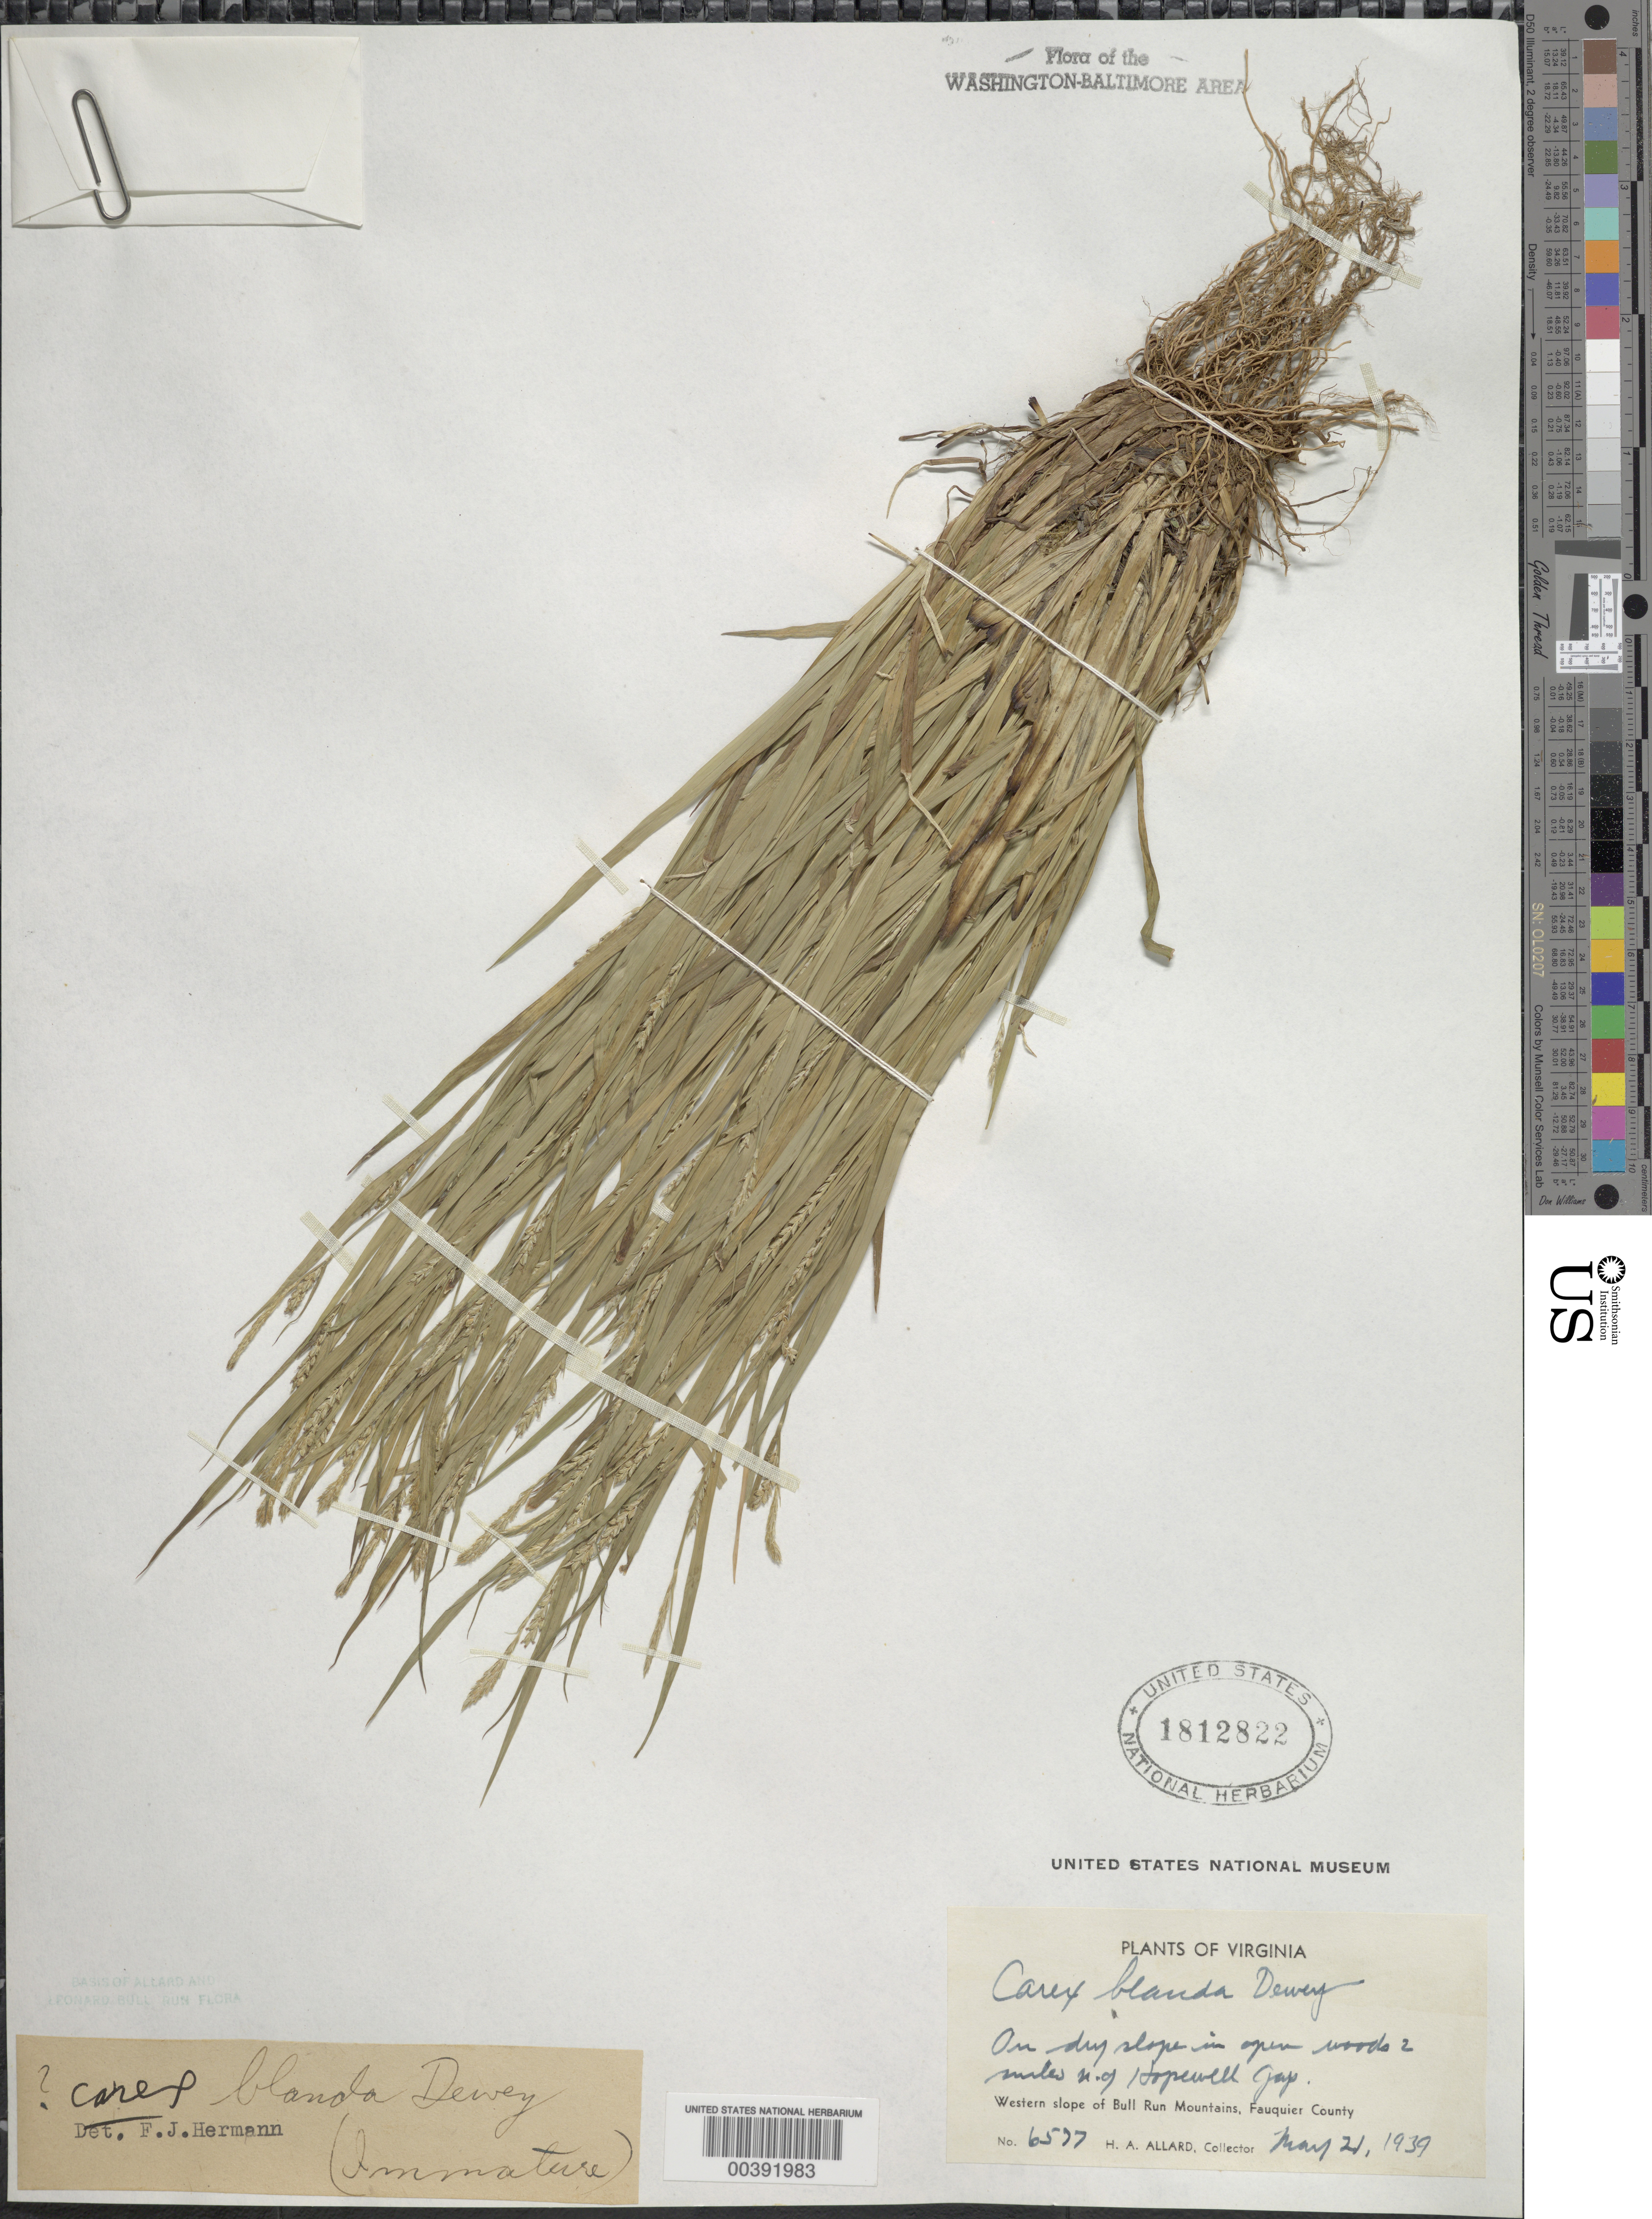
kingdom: Plantae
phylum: Tracheophyta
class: Liliopsida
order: Poales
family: Cyperaceae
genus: Carex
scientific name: Carex blanda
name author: Dewey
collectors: H. A. Allard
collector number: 6577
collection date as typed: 21 May 1939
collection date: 1939-05-21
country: United States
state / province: Virginia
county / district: Fauquier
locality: North of Hopewell Gap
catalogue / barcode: US 1812822